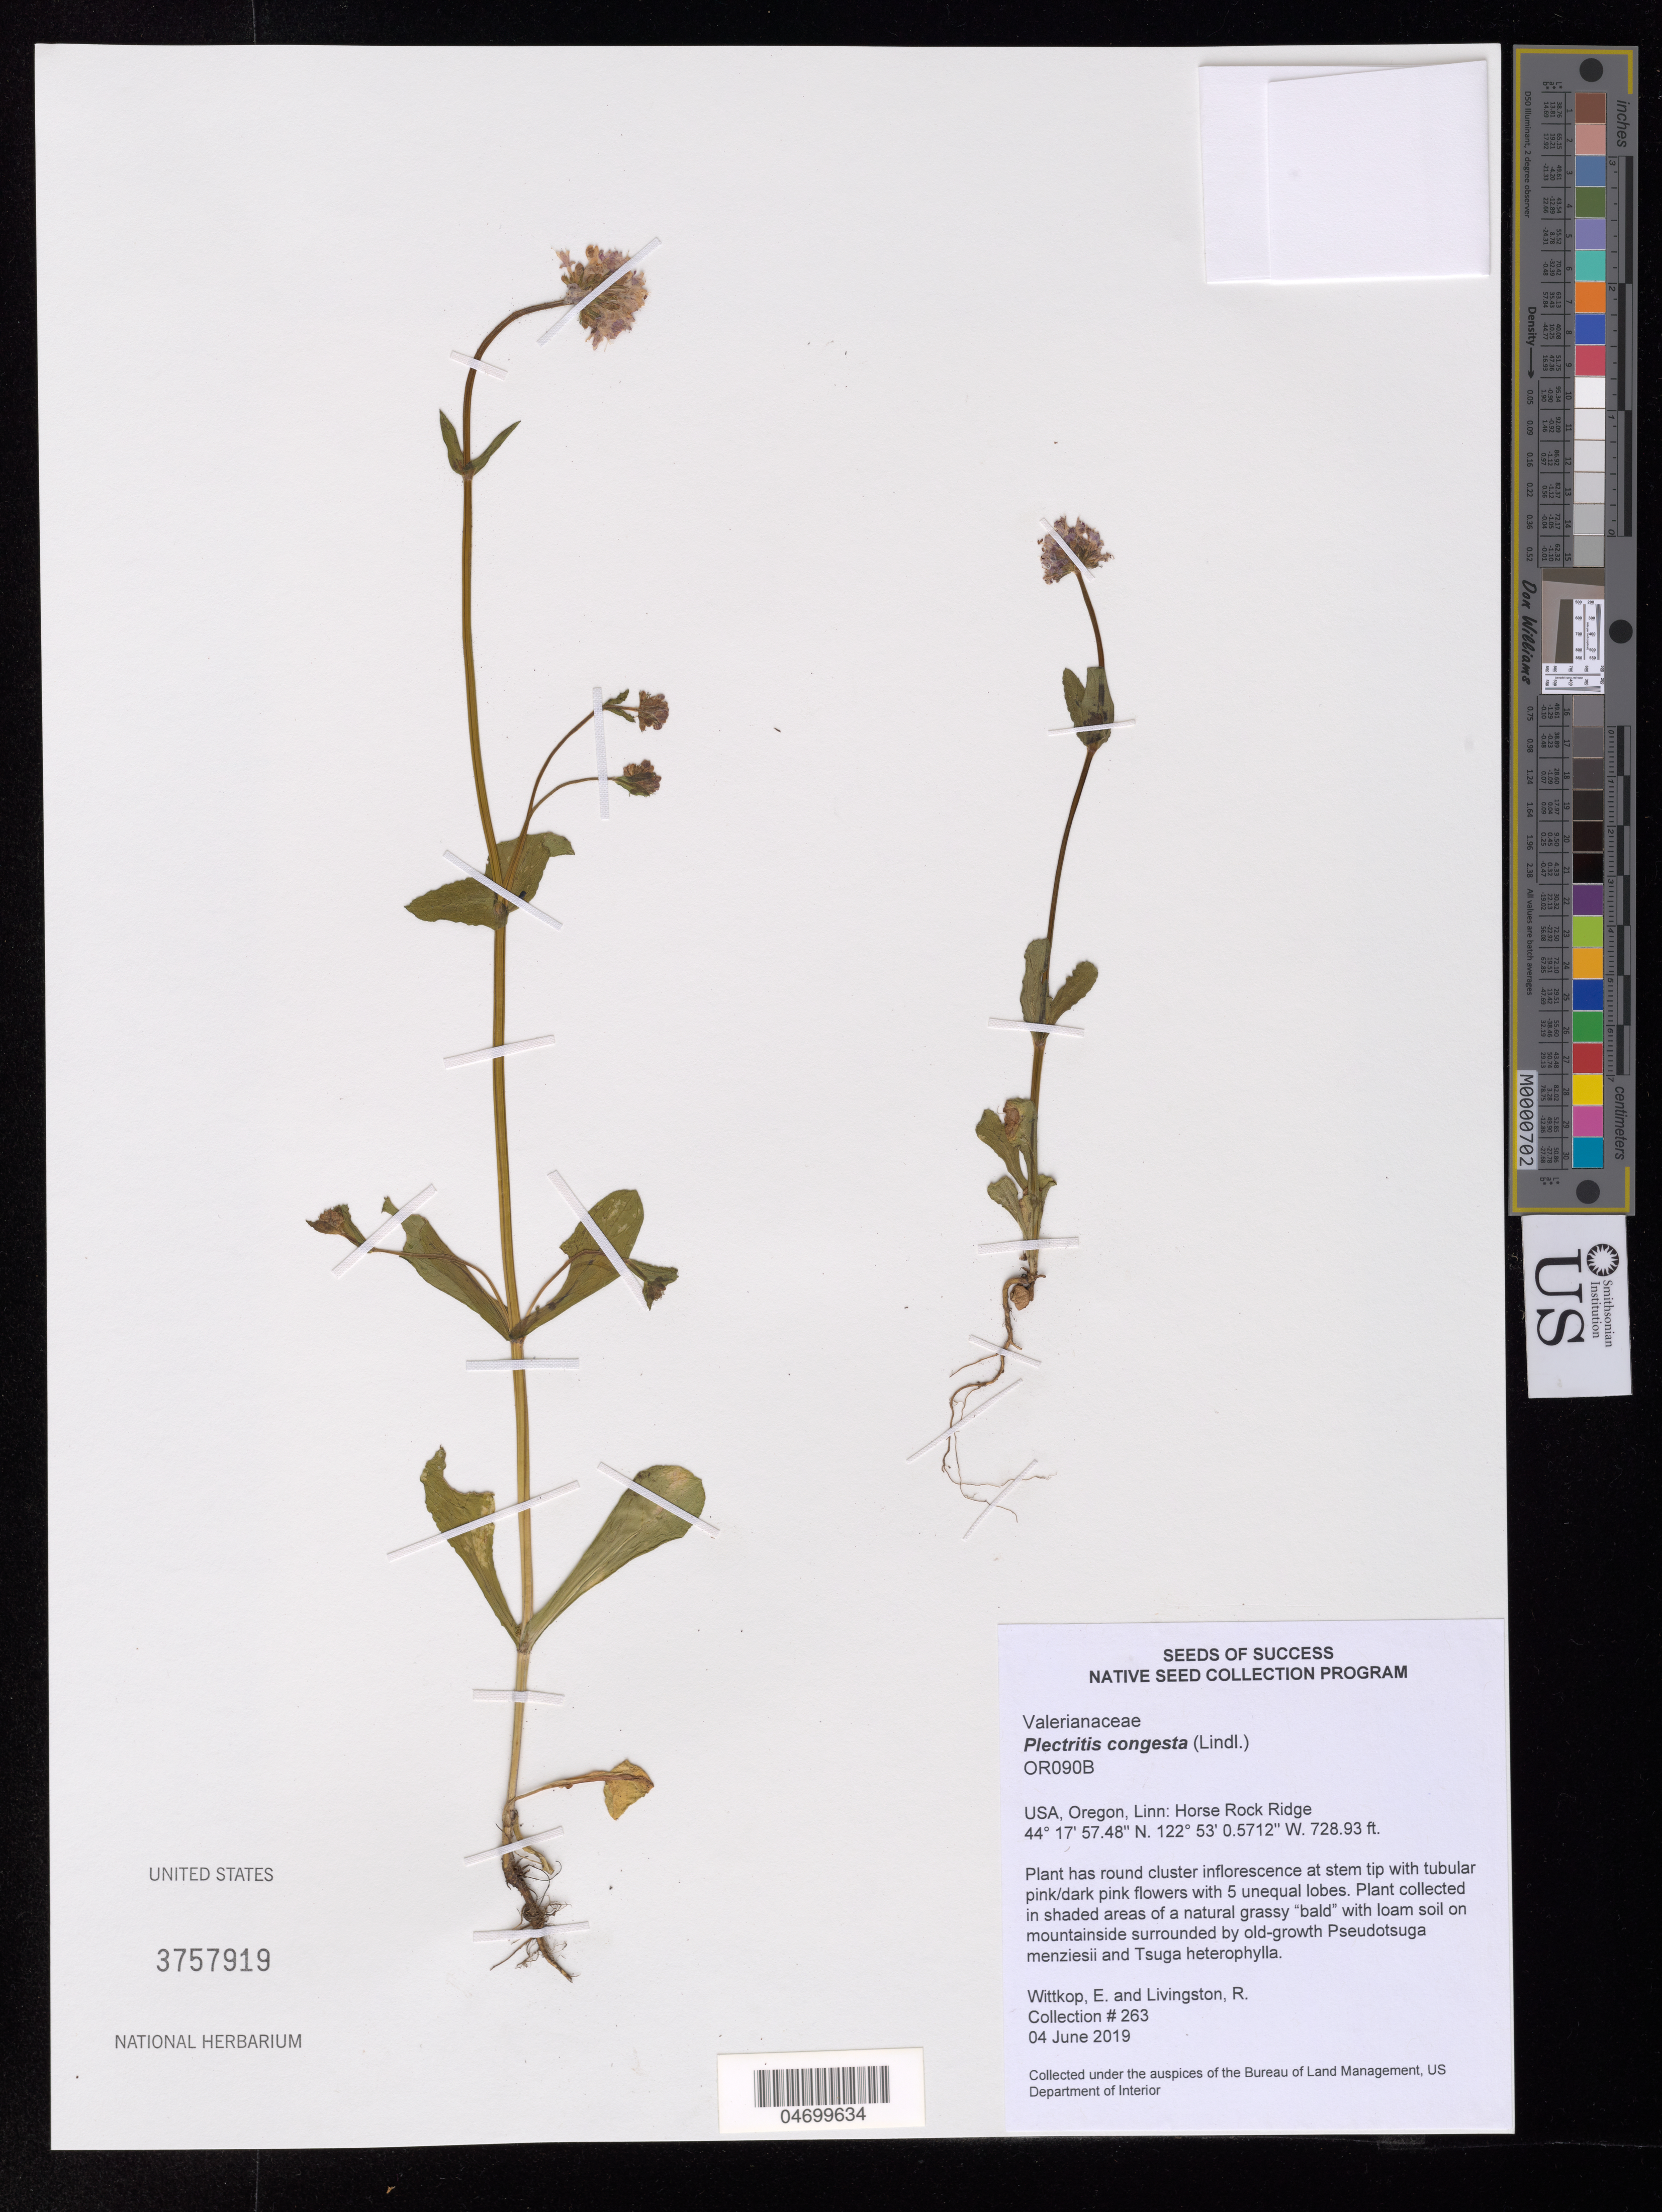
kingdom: Plantae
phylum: Tracheophyta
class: Magnoliopsida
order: Dipsacales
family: Caprifoliaceae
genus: Plectritis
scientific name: Plectritis congesta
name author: (Lindl.) DC.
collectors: E. Wittkop & R. Livingston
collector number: OR090B-263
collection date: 2019-06-04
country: United States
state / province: Oregon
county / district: Linn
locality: Horse Rock Ridge.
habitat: Loam soil. Shaded areas of natural grassy "bald"surrounded by old-growth Pseudotsuga menziesii and Tsuga heterophylla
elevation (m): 222.18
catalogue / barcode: US 3757919